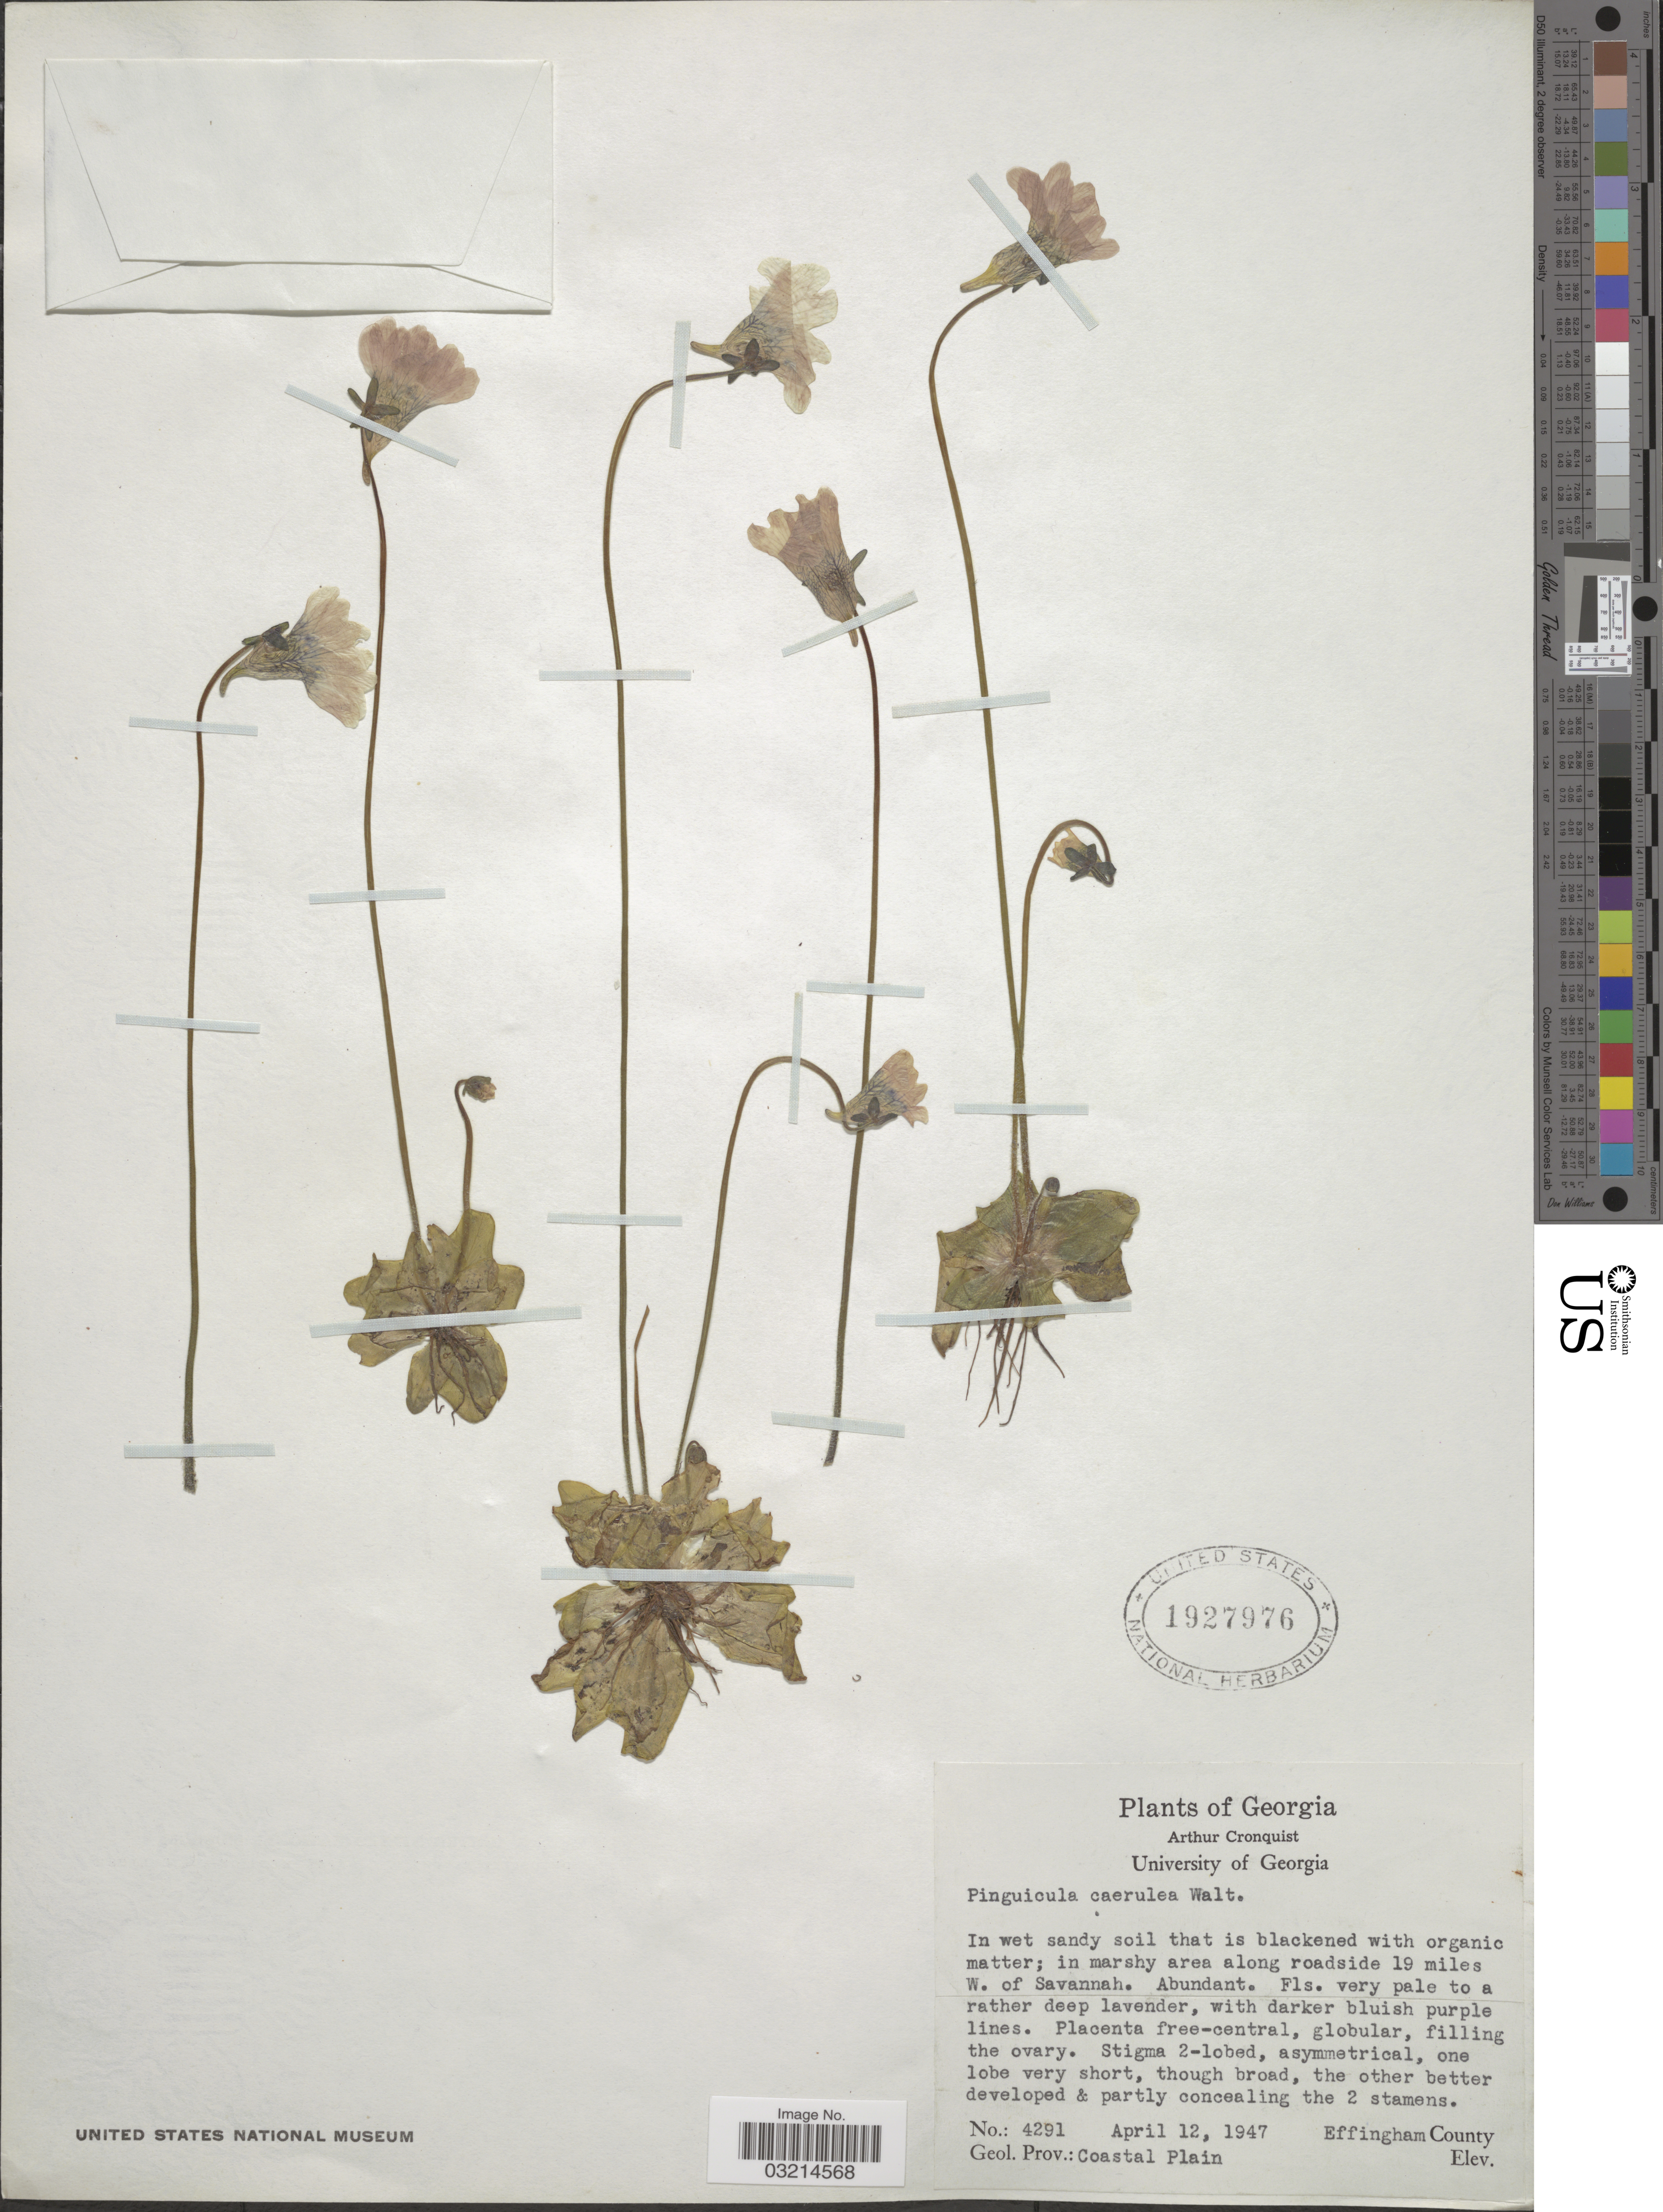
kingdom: Plantae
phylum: Tracheophyta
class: Magnoliopsida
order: Lamiales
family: Lentibulariaceae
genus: Pinguicula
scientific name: Pinguicula caerulea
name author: Walter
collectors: A. J. Cronquist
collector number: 4291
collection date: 1947-04-12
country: United States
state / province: Georgia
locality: In marshy area along roadside 19 miles W. of Savannah. Effingham County. Geol. Prov.: Coastal Plain.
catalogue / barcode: US 1927976